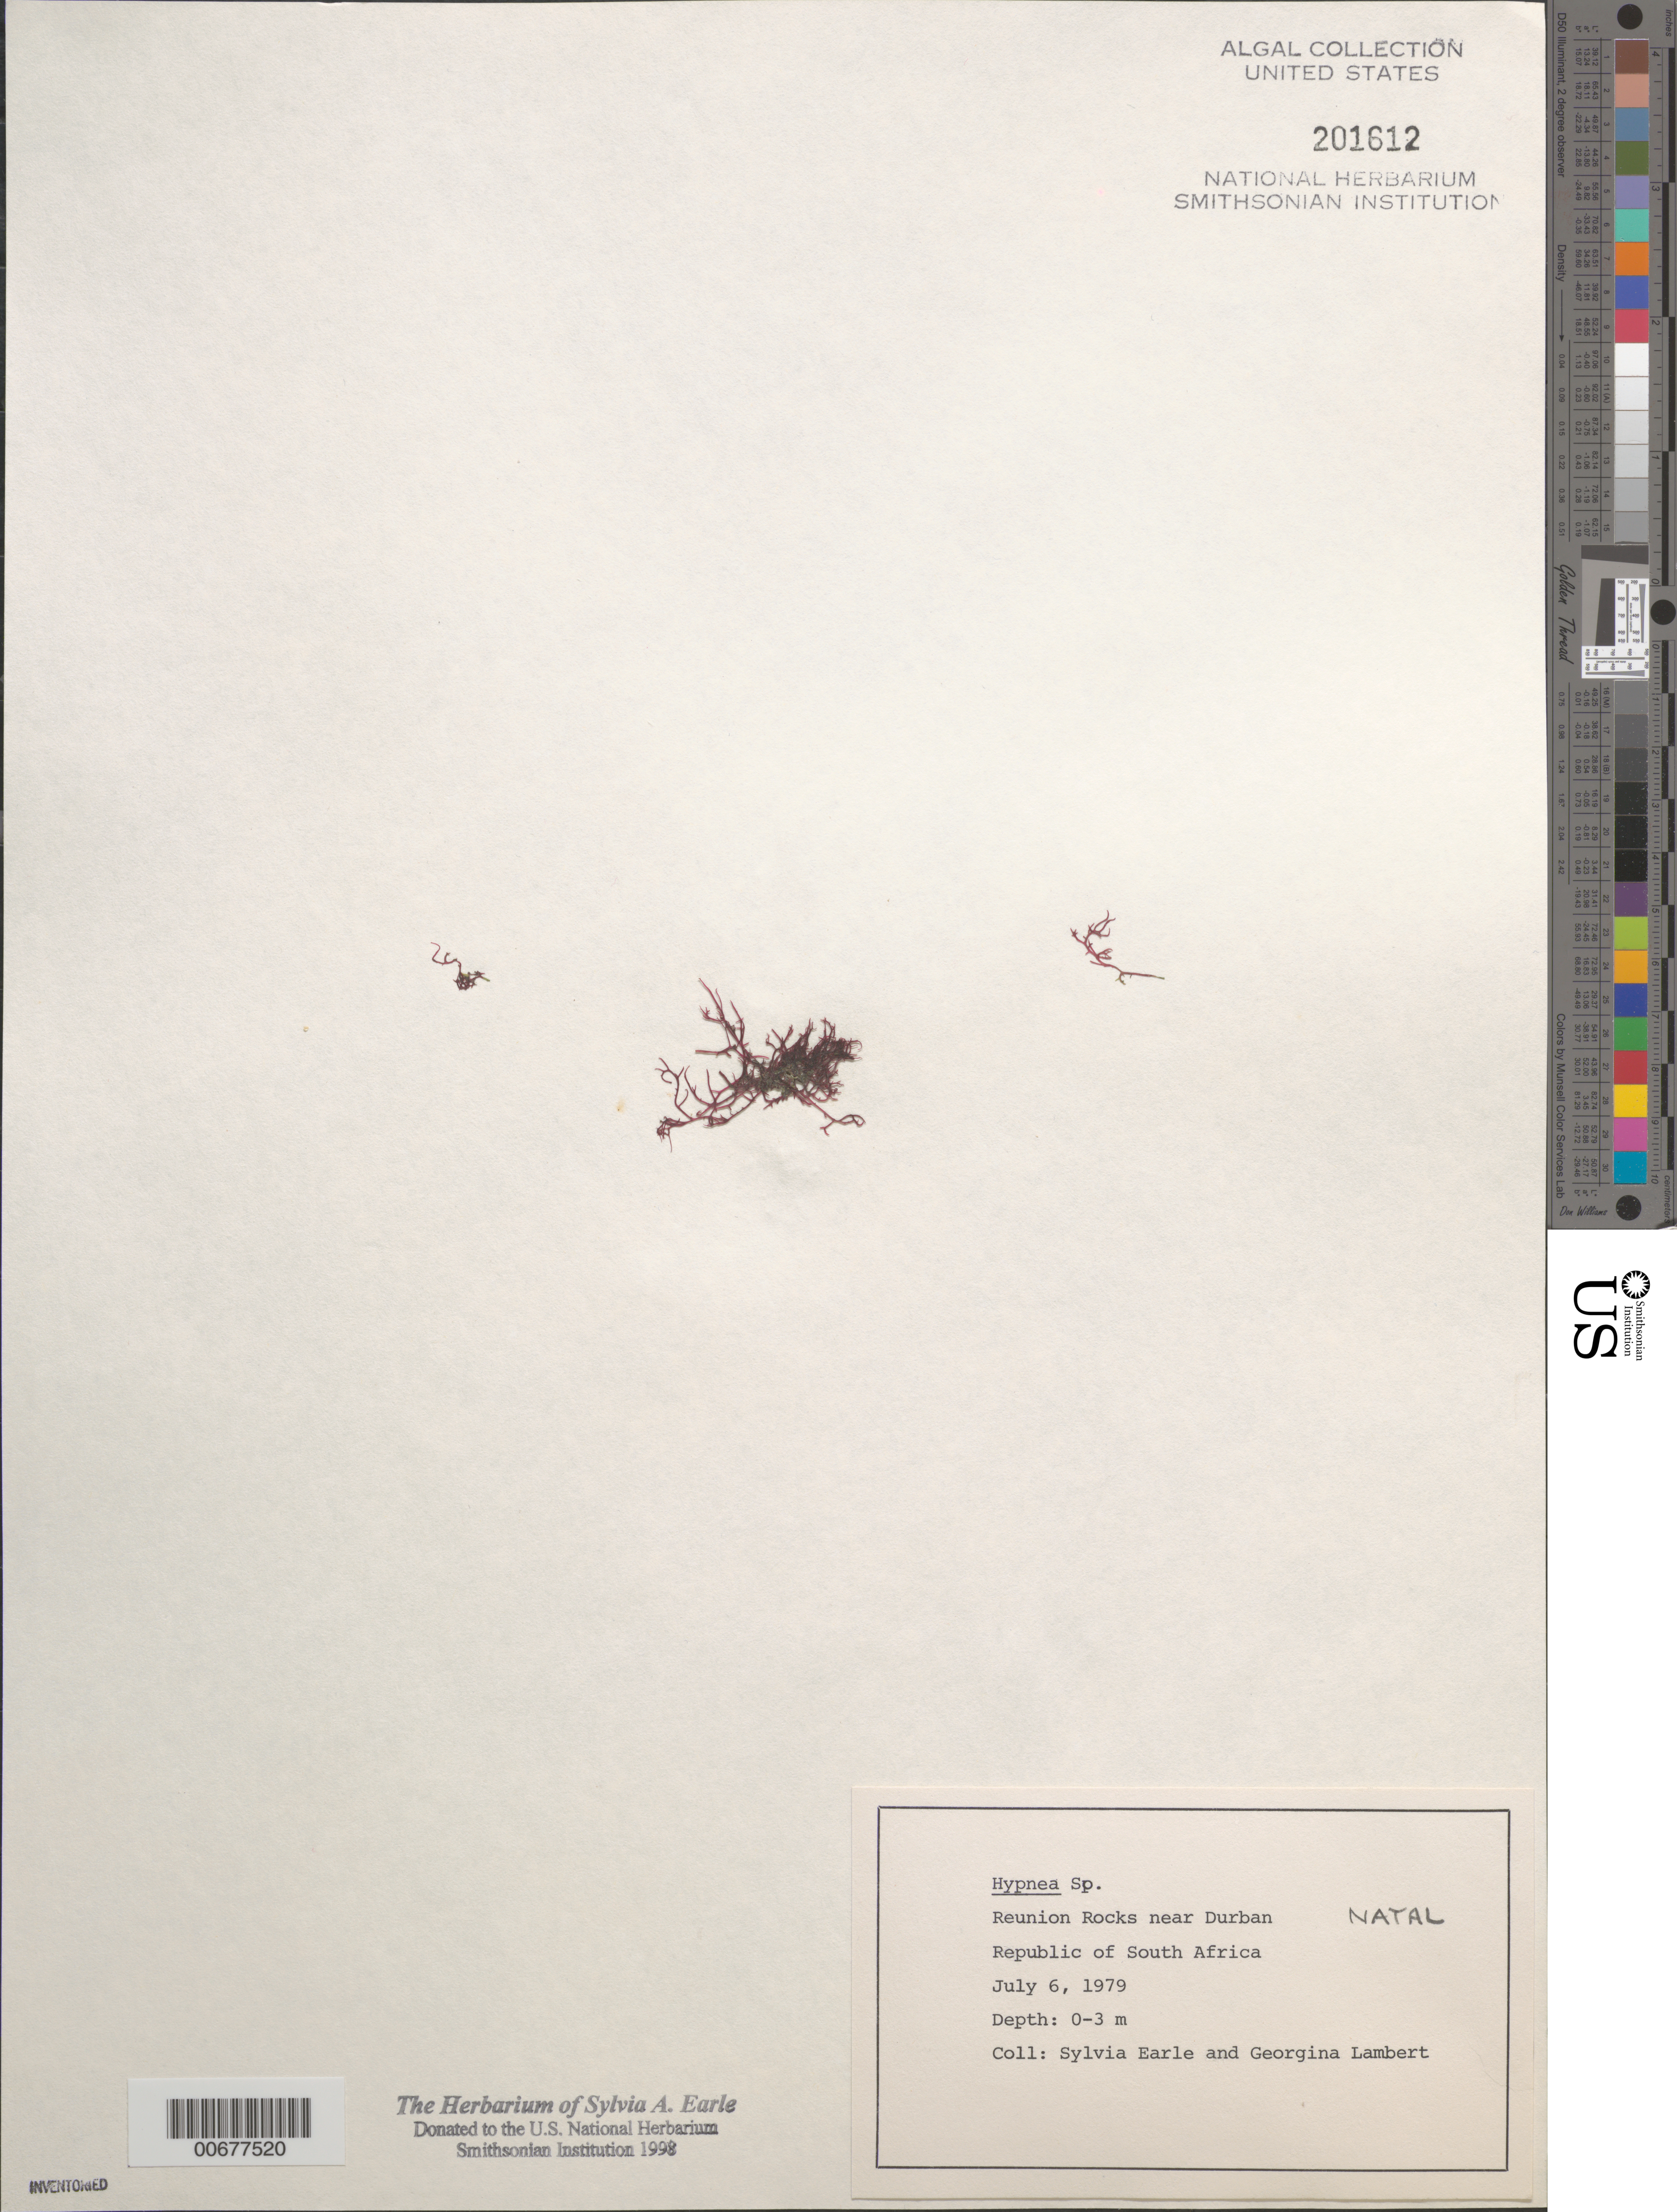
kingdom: Plantae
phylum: Rhodophyta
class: Florideophyceae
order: Gigartinales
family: Cystocloniaceae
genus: Hypnea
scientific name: Hypnea sp.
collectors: S. A. Earle & G. Lambert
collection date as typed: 06 Jul 1979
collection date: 1979-07-06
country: South Africa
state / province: KwaZulu-Natal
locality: Reunion Rocks near Durban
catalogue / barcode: US 201612